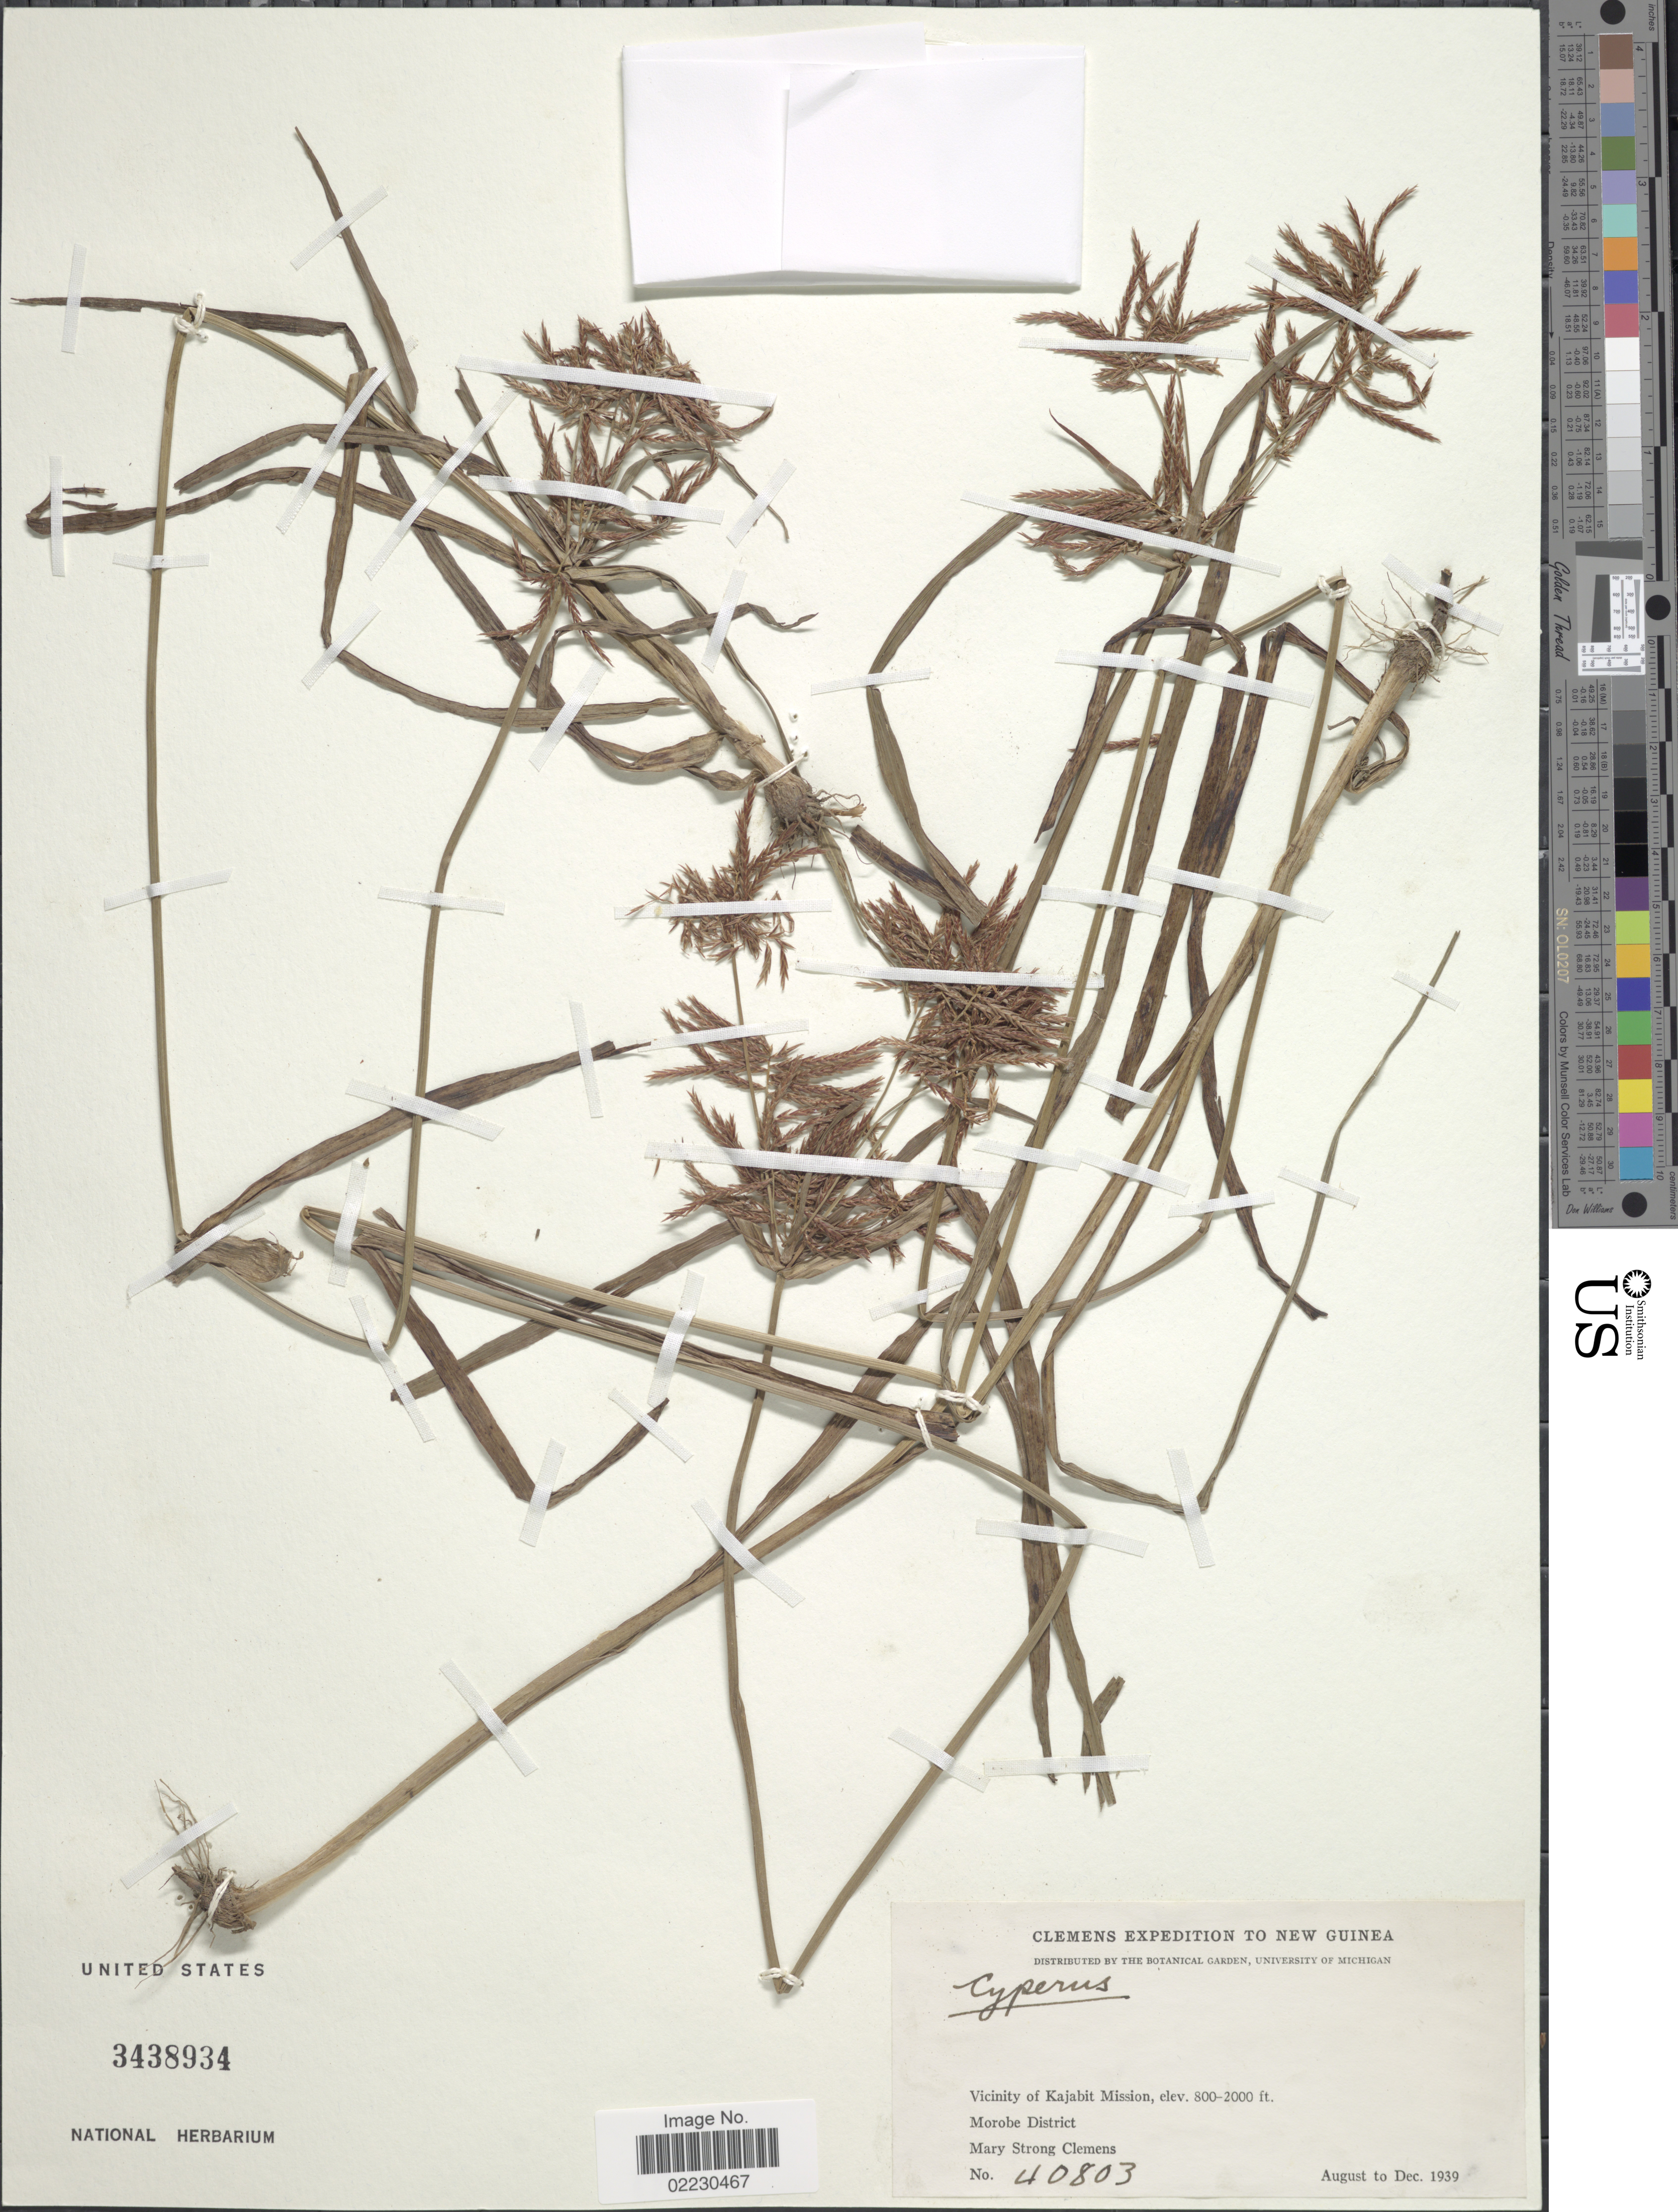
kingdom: Plantae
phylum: Tracheophyta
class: Liliopsida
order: Poales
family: Cyperaceae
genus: Cyperus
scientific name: Cyperus bifax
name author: C.B. Clarke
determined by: Strong, Mark T., (BOT), Smithsonian Institution - National Museum of Natural History (UNITED STATES)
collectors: M. S. Clemens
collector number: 40803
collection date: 1939-08/1939-12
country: Papua New Guinea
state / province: Morobe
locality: Vicinity of Kajabit Mission, Morobe District, New Guinea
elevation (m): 244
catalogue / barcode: US 3438934